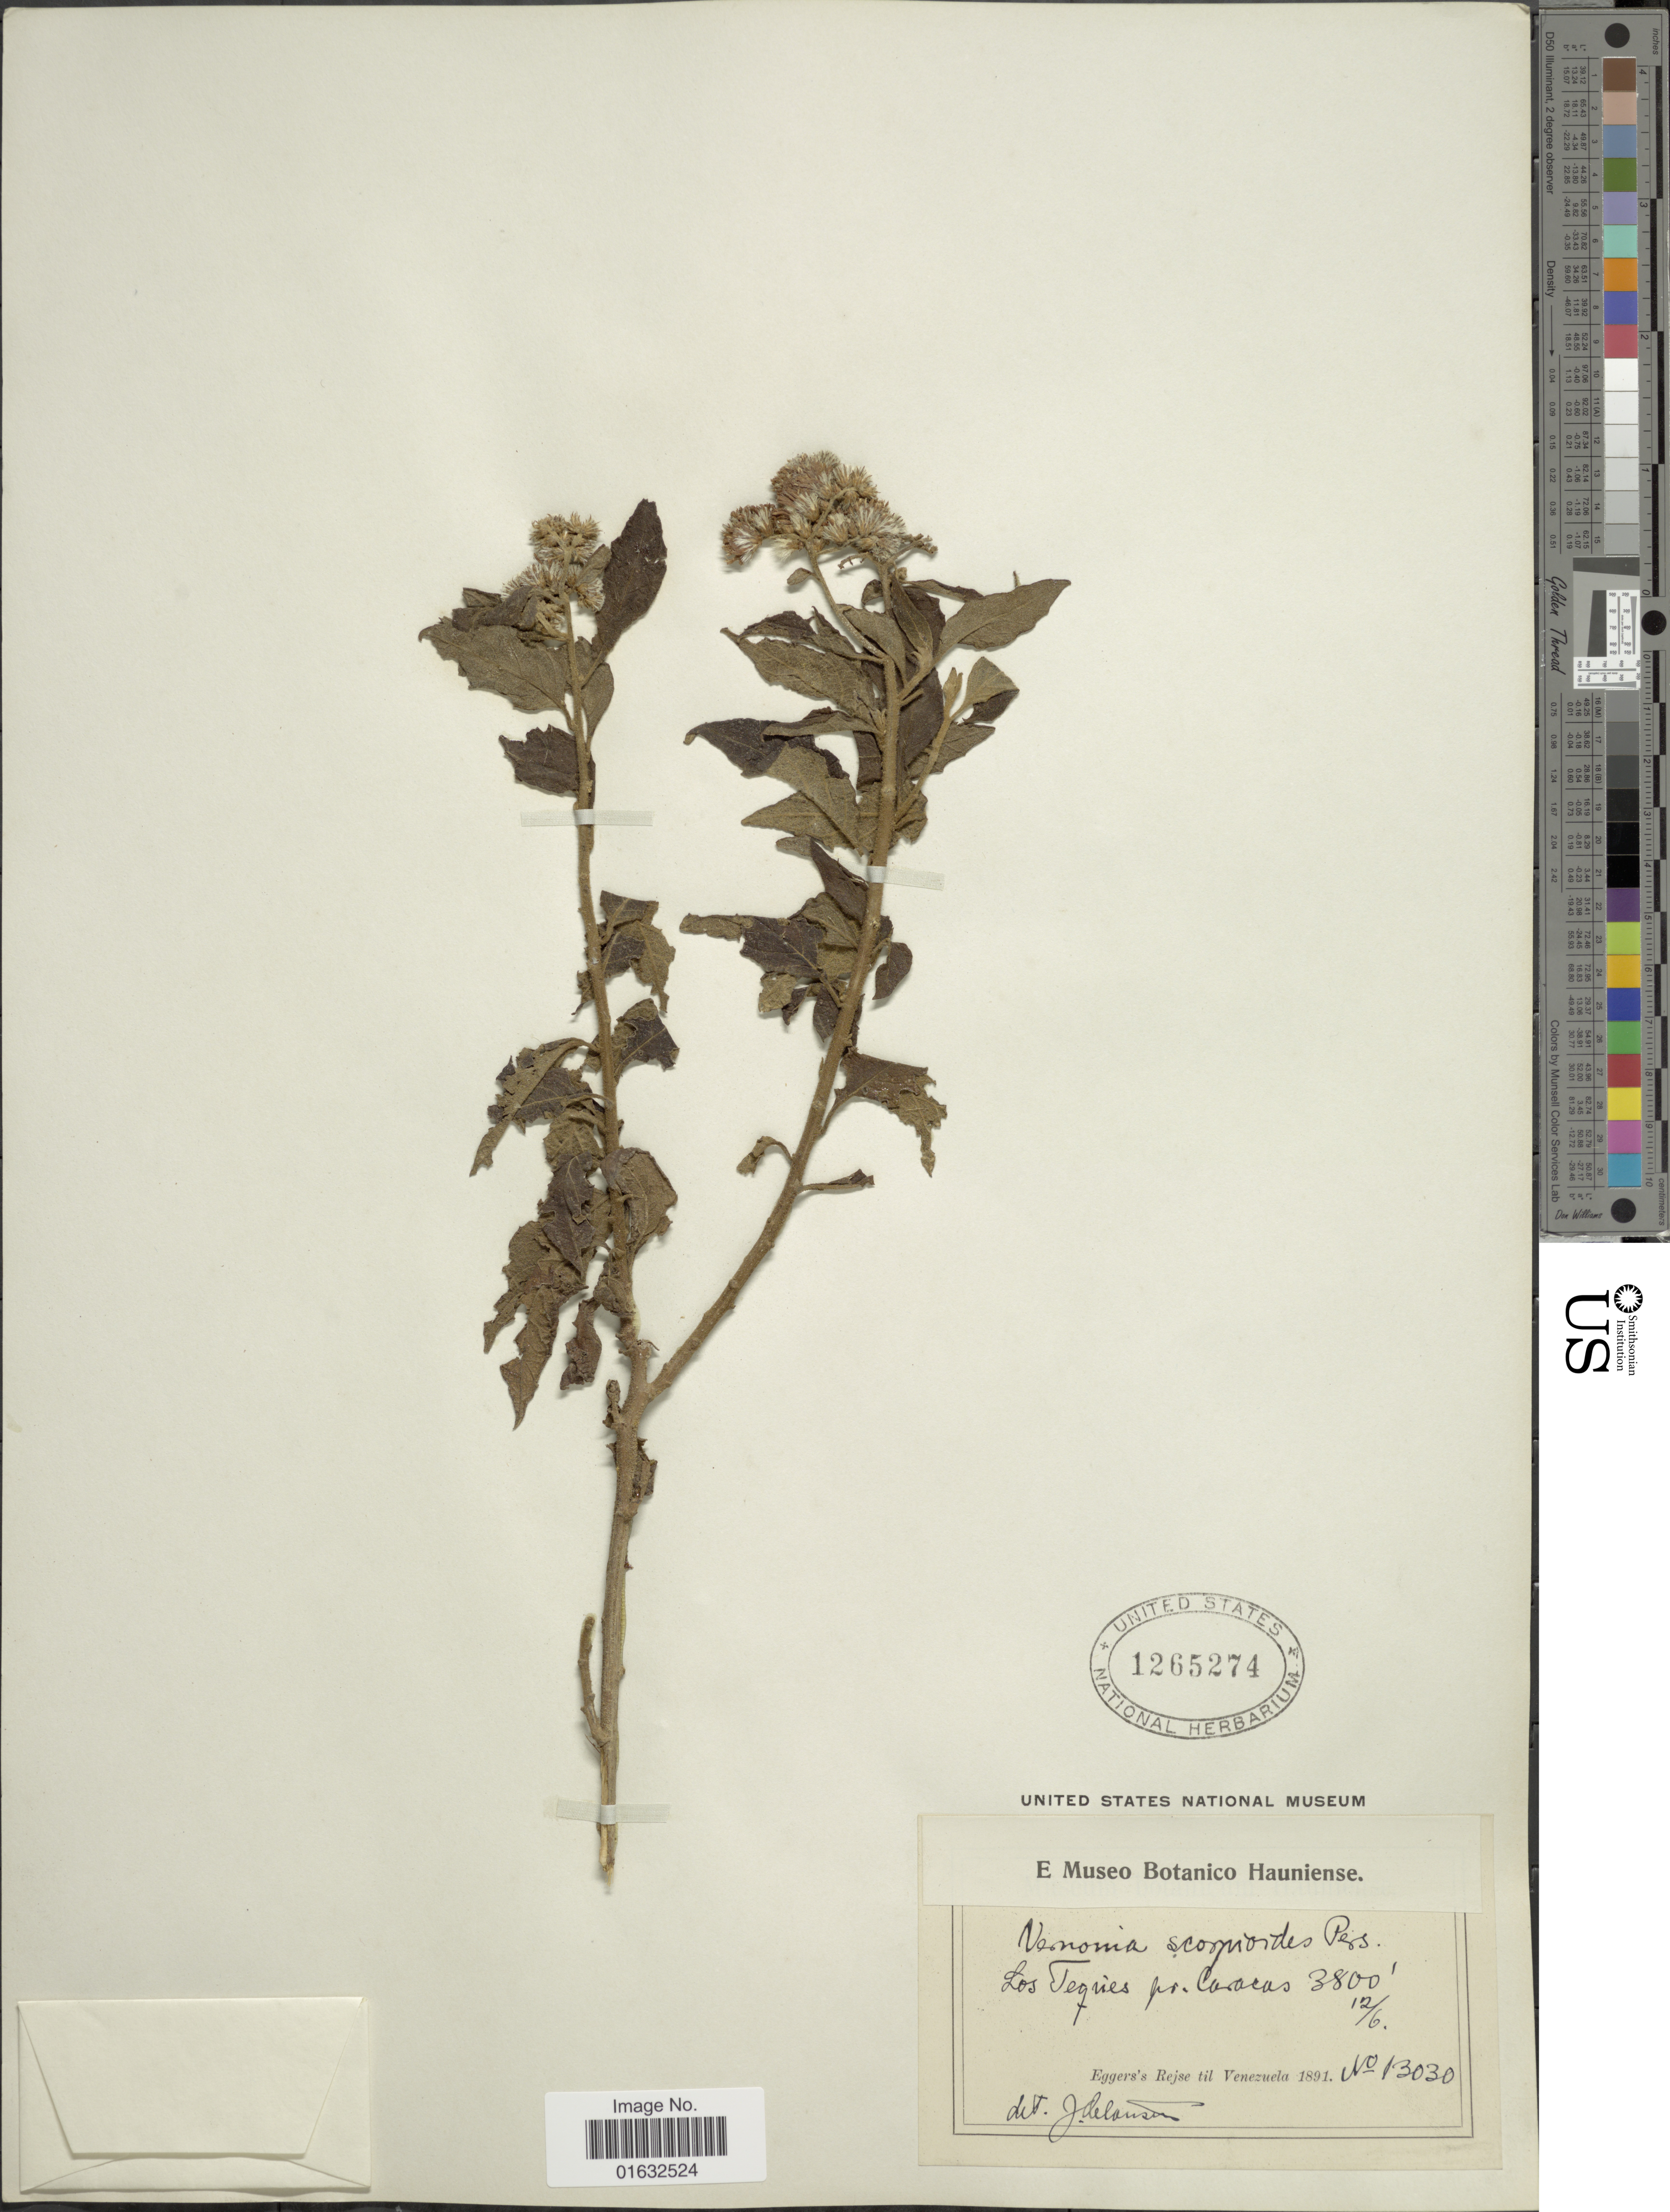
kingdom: Plantae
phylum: Tracheophyta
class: Magnoliopsida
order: Asterales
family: Asteraceae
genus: Cyrtocymura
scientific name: Cyrtocymura scorpioides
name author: (Lam.) H. Rob.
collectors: -. Eggers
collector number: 13030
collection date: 1891-06-12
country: Venezuela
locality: Los Teqúes, pr. Caracas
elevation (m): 1158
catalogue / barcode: US 1265274